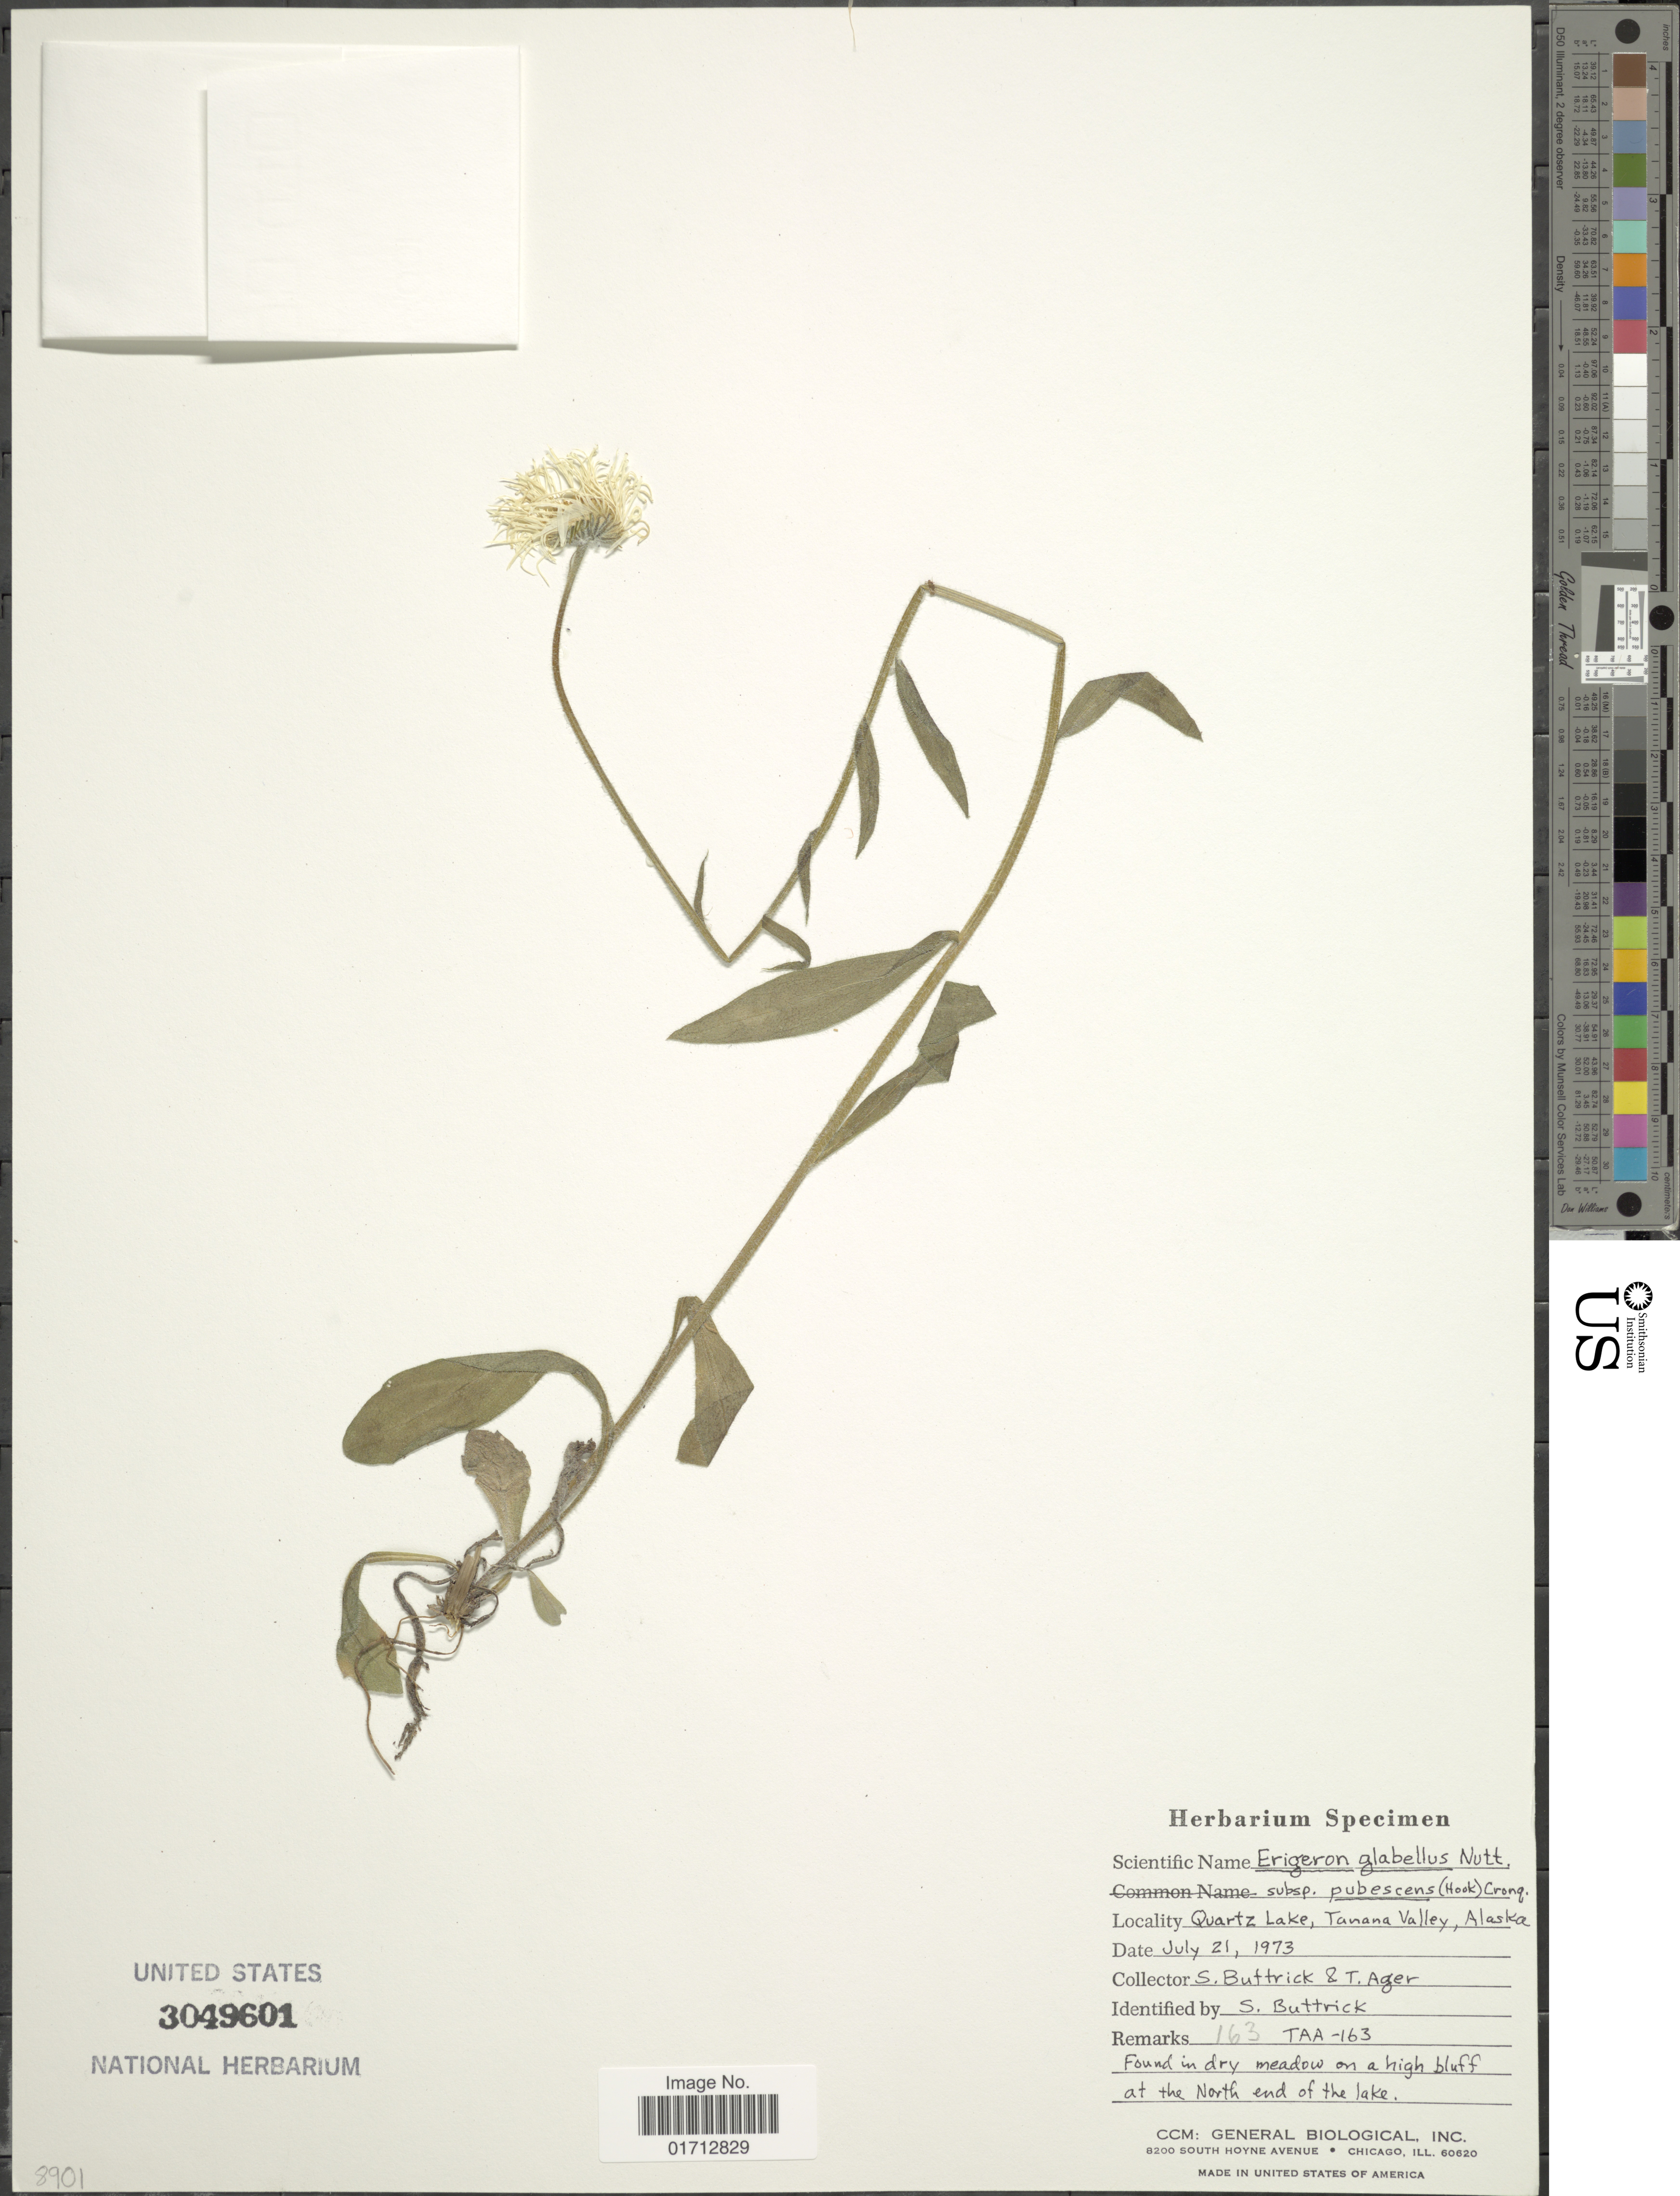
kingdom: Plantae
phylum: Tracheophyta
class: Magnoliopsida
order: Asterales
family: Asteraceae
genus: Erigeron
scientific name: Erigeron glabellus subsp. pubescens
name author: (Hook.) Cronq.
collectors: S. Buttrick & T. A. Ager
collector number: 163*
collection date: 1993-07-21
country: United States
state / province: Alaska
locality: Quartz Lake, Tanana Valley.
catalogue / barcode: US 3049601